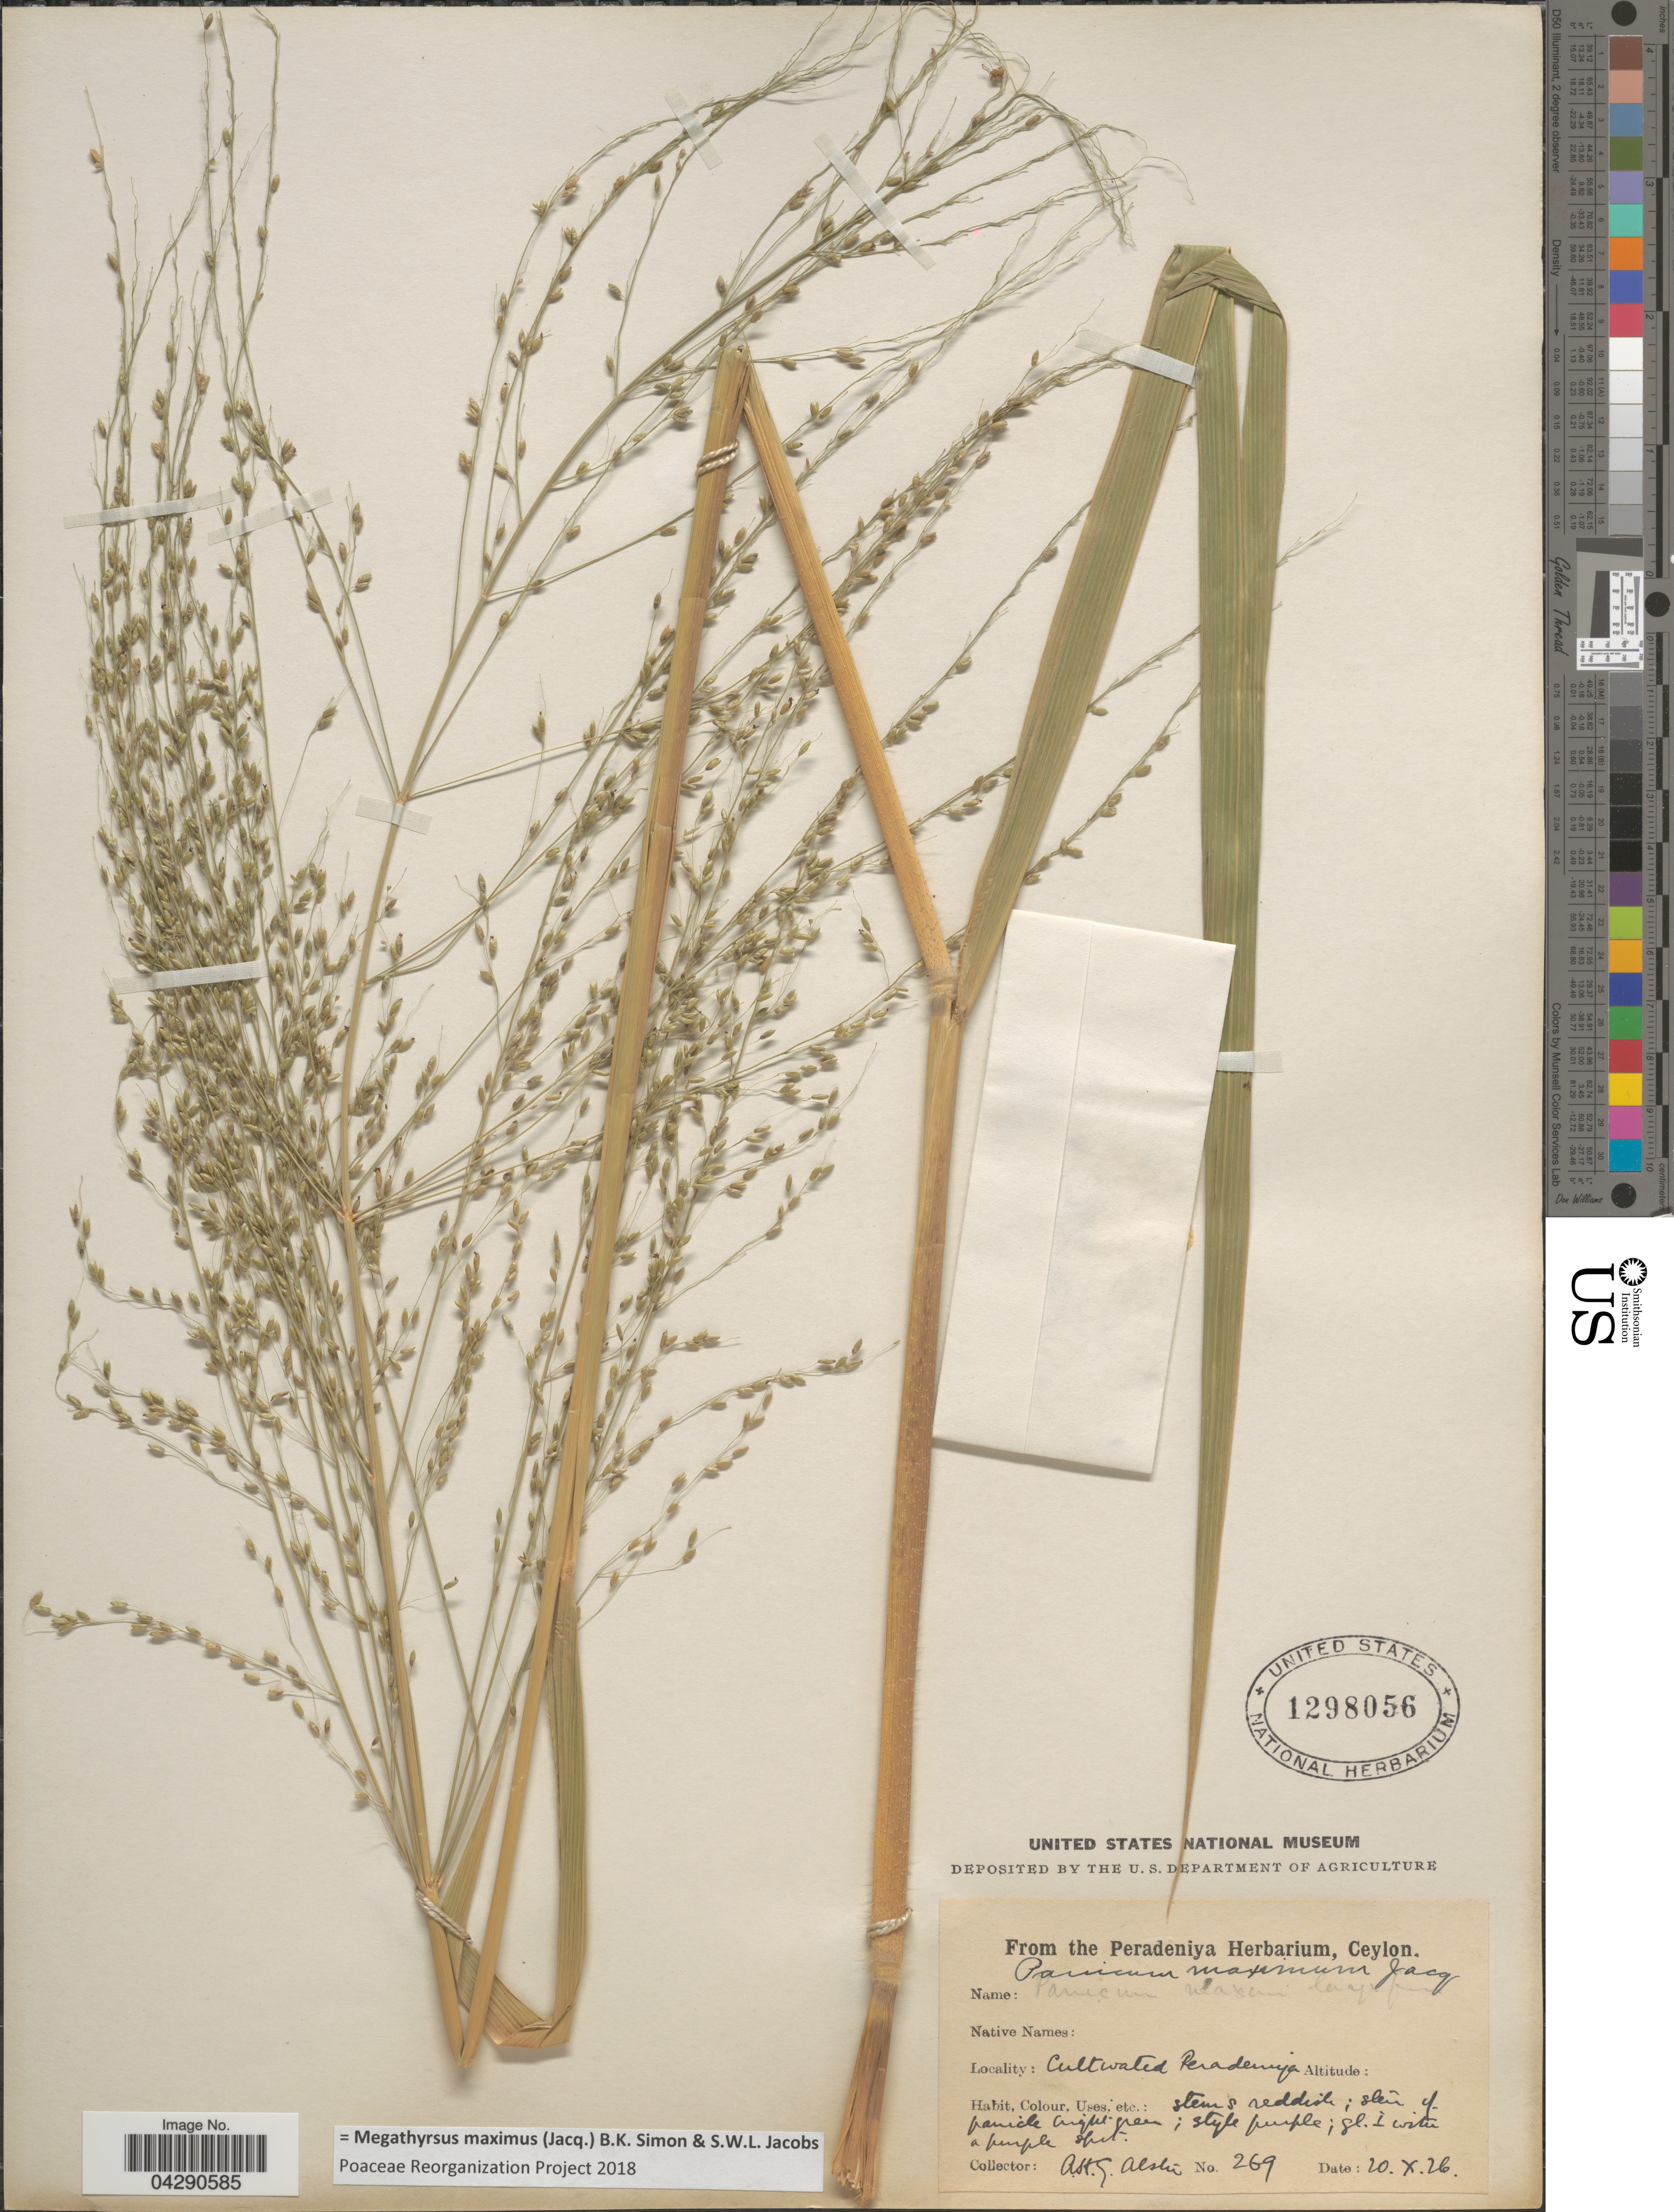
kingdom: Plantae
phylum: Tracheophyta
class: Liliopsida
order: Poales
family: Poaceae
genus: Megathyrsus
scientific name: Megathyrsus maximus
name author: (Jacq.) B.K. Simon & S.W.L. Jacobs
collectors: A. H. Alston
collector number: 269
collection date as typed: Transcribed d/m/y: 20/10/26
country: Sri Lanka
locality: Cultivated Peradeniya.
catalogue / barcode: US 1298056